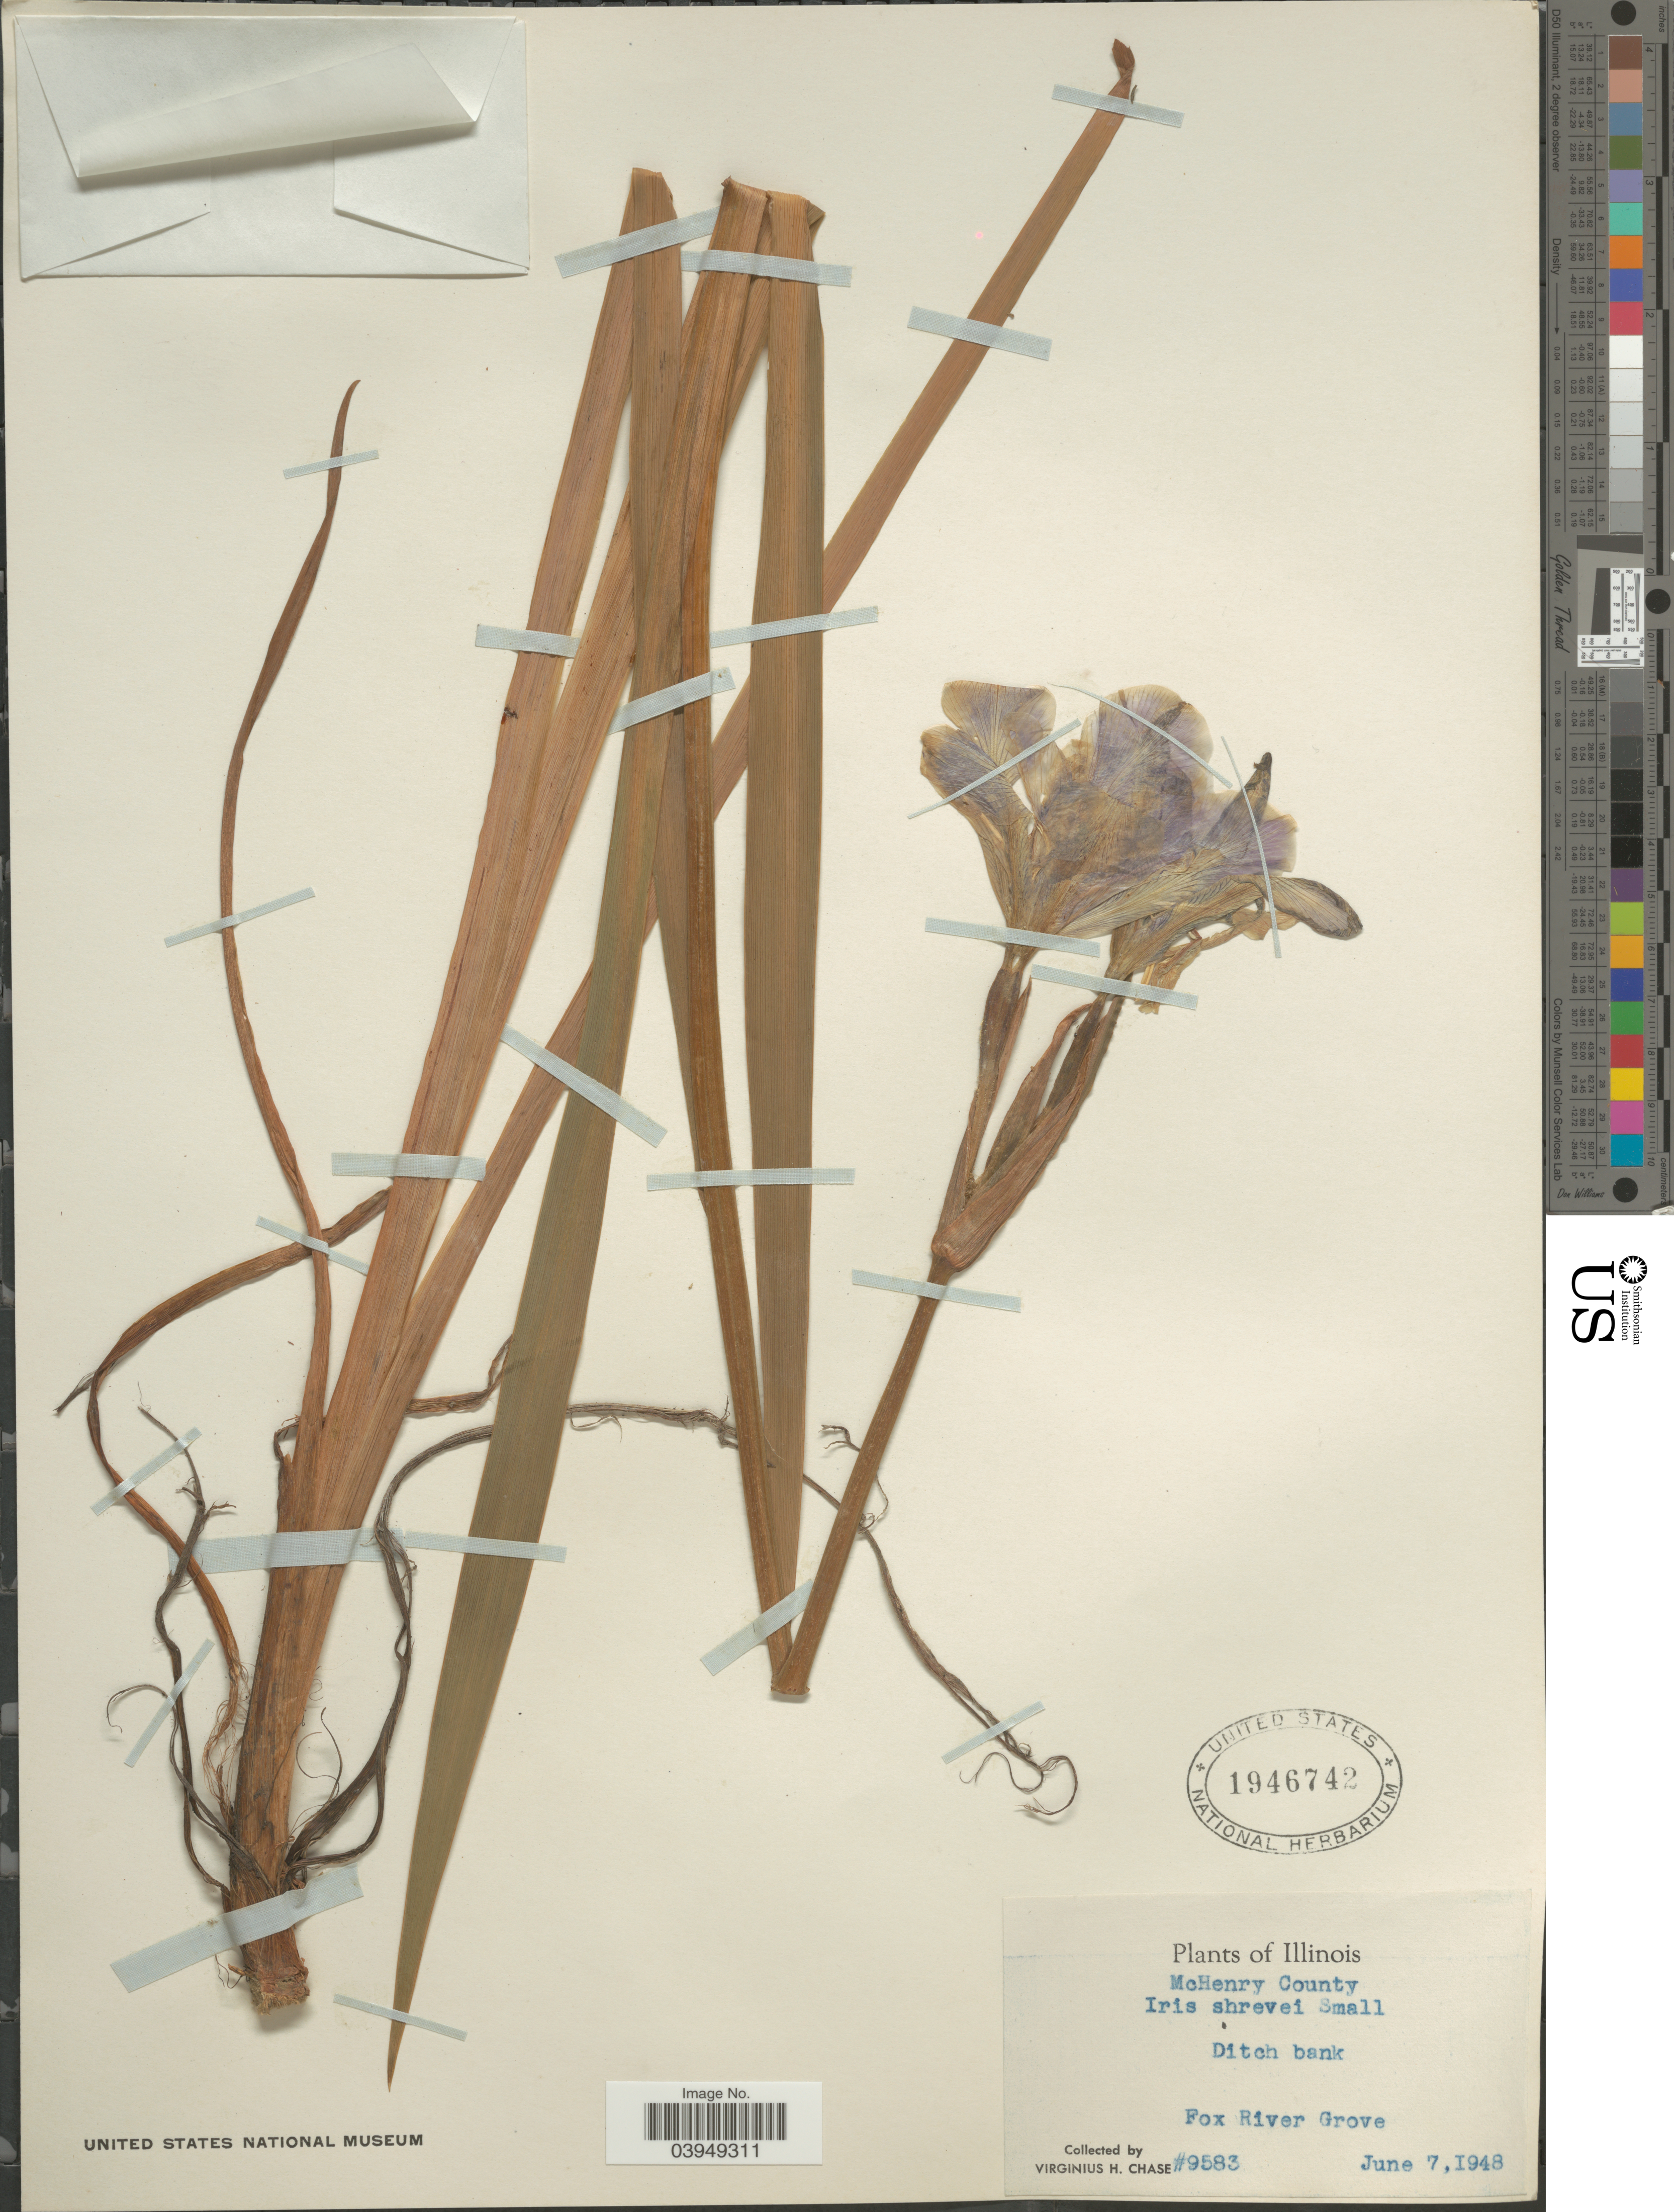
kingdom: Plantae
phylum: Tracheophyta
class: Liliopsida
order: Asparagales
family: Iridaceae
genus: Iris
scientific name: Iris virginica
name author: L.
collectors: V. H. Chase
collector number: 9583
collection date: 1948-06-07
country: United States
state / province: Illinois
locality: McHenry County. Fox River Grove.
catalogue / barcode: US 1946742